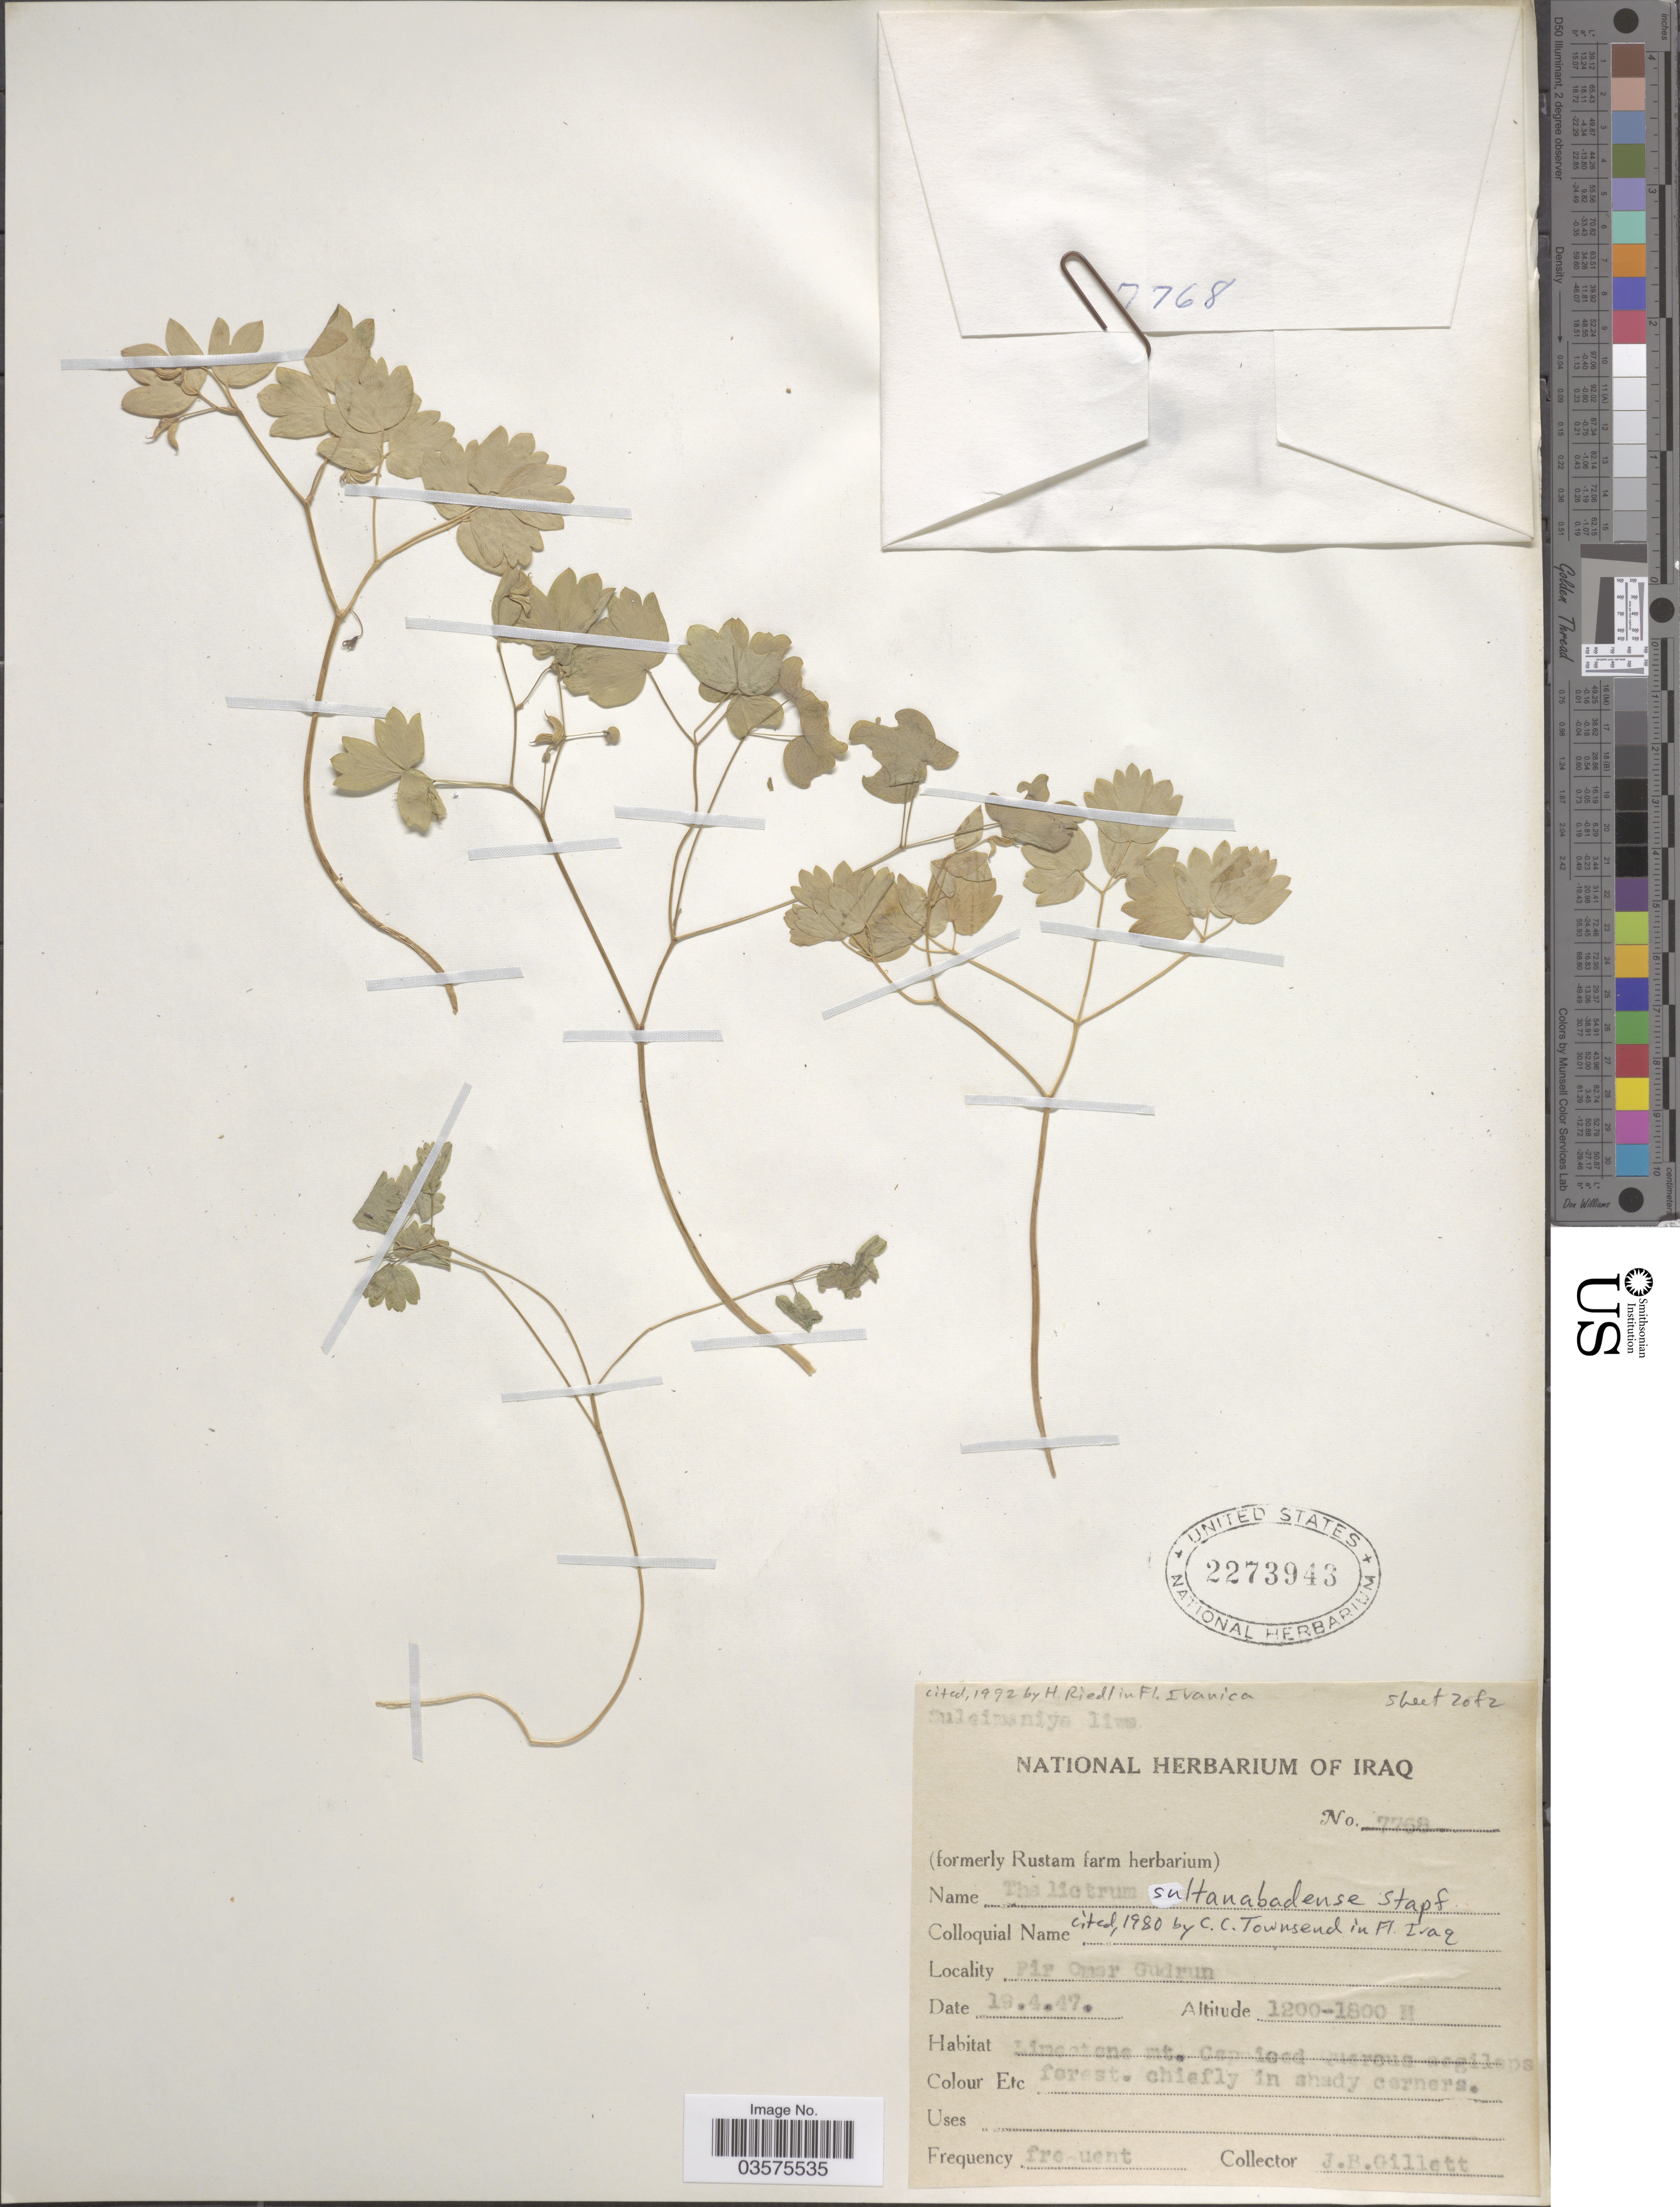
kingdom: Plantae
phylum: Tracheophyta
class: Magnoliopsida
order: Ranunculales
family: Ranunculaceae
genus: Thalictrum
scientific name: Thalictrum sultanabadense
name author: Stapf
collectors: J. B. Gillett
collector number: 7768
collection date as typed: Transcribed d/m/y: 19/4/47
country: Iraq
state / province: As Sulaymānīyah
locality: Suleimaniya liwa. Pir Omar Gudrun.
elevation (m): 1200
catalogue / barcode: US 2273943